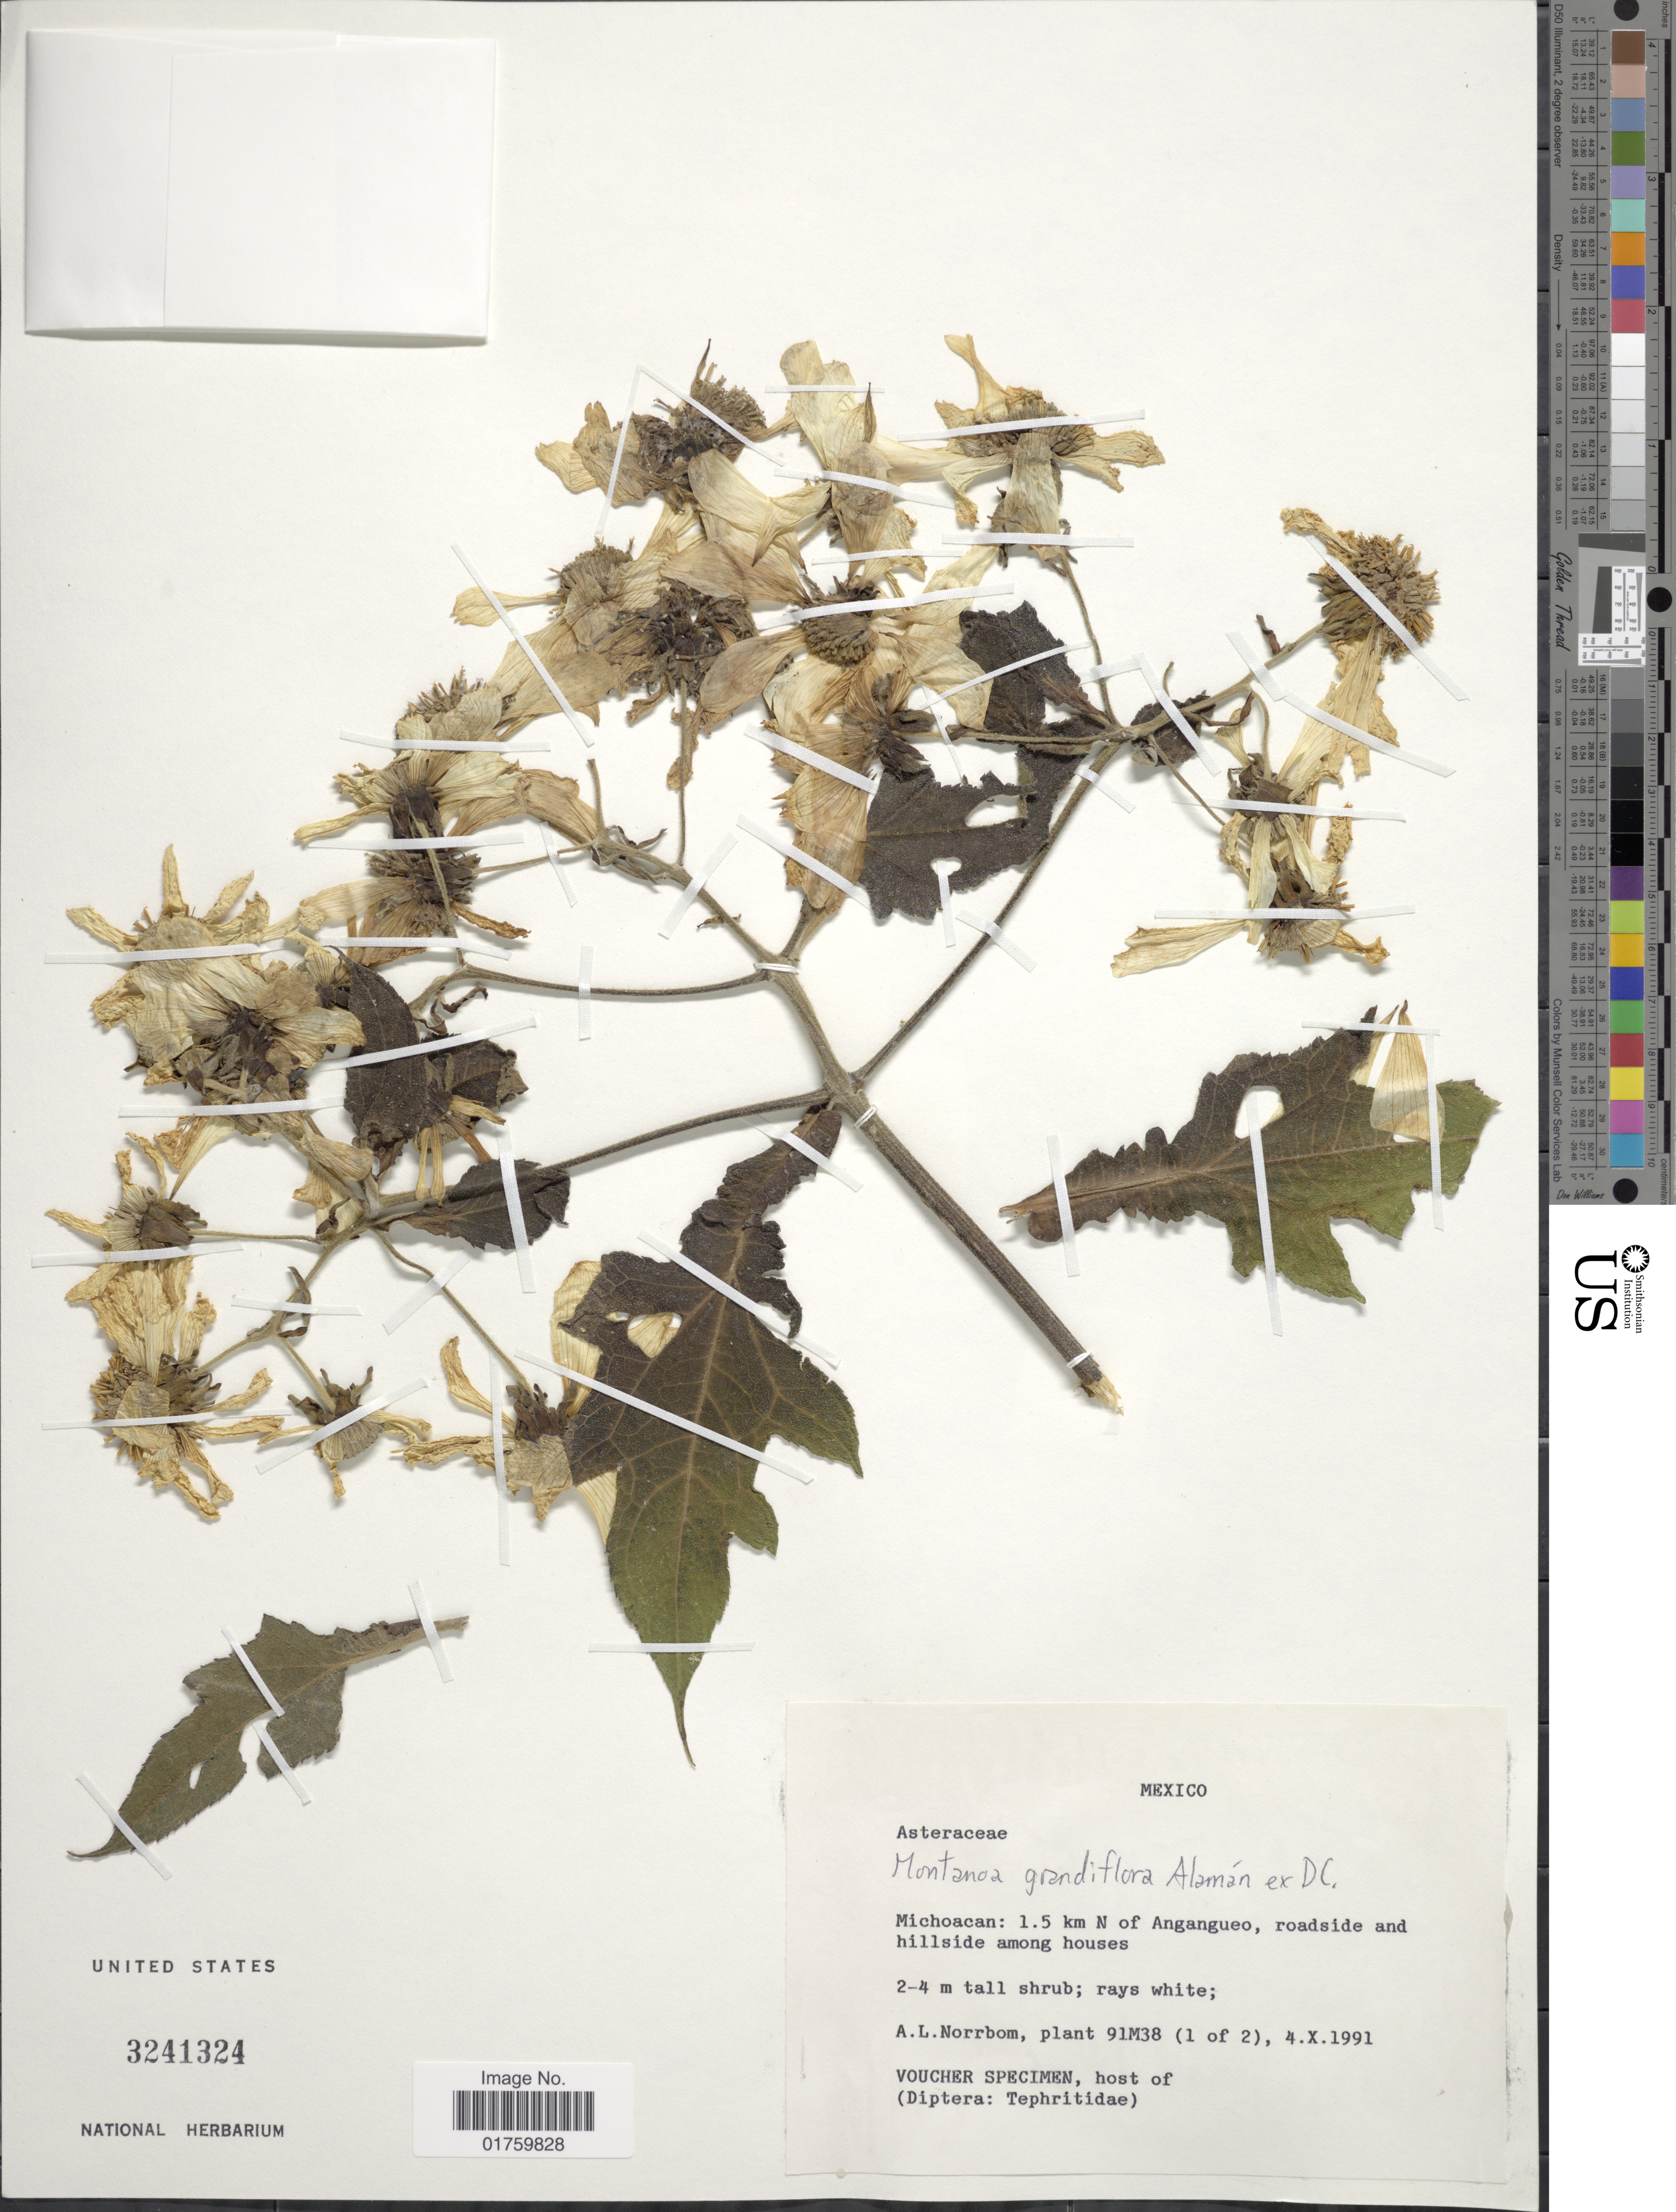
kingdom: Plantae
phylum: Tracheophyta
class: Magnoliopsida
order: Asterales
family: Asteraceae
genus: Montanoa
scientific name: Montanoa grandiflora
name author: Alaman ex DC.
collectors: A. L. Norrbom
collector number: plant 91M38 (1 of 2)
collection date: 1991-10-04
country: Mexico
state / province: Michoacán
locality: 1.5 km N of Angangeo, roadside and hillside among houses.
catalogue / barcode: US 3241324